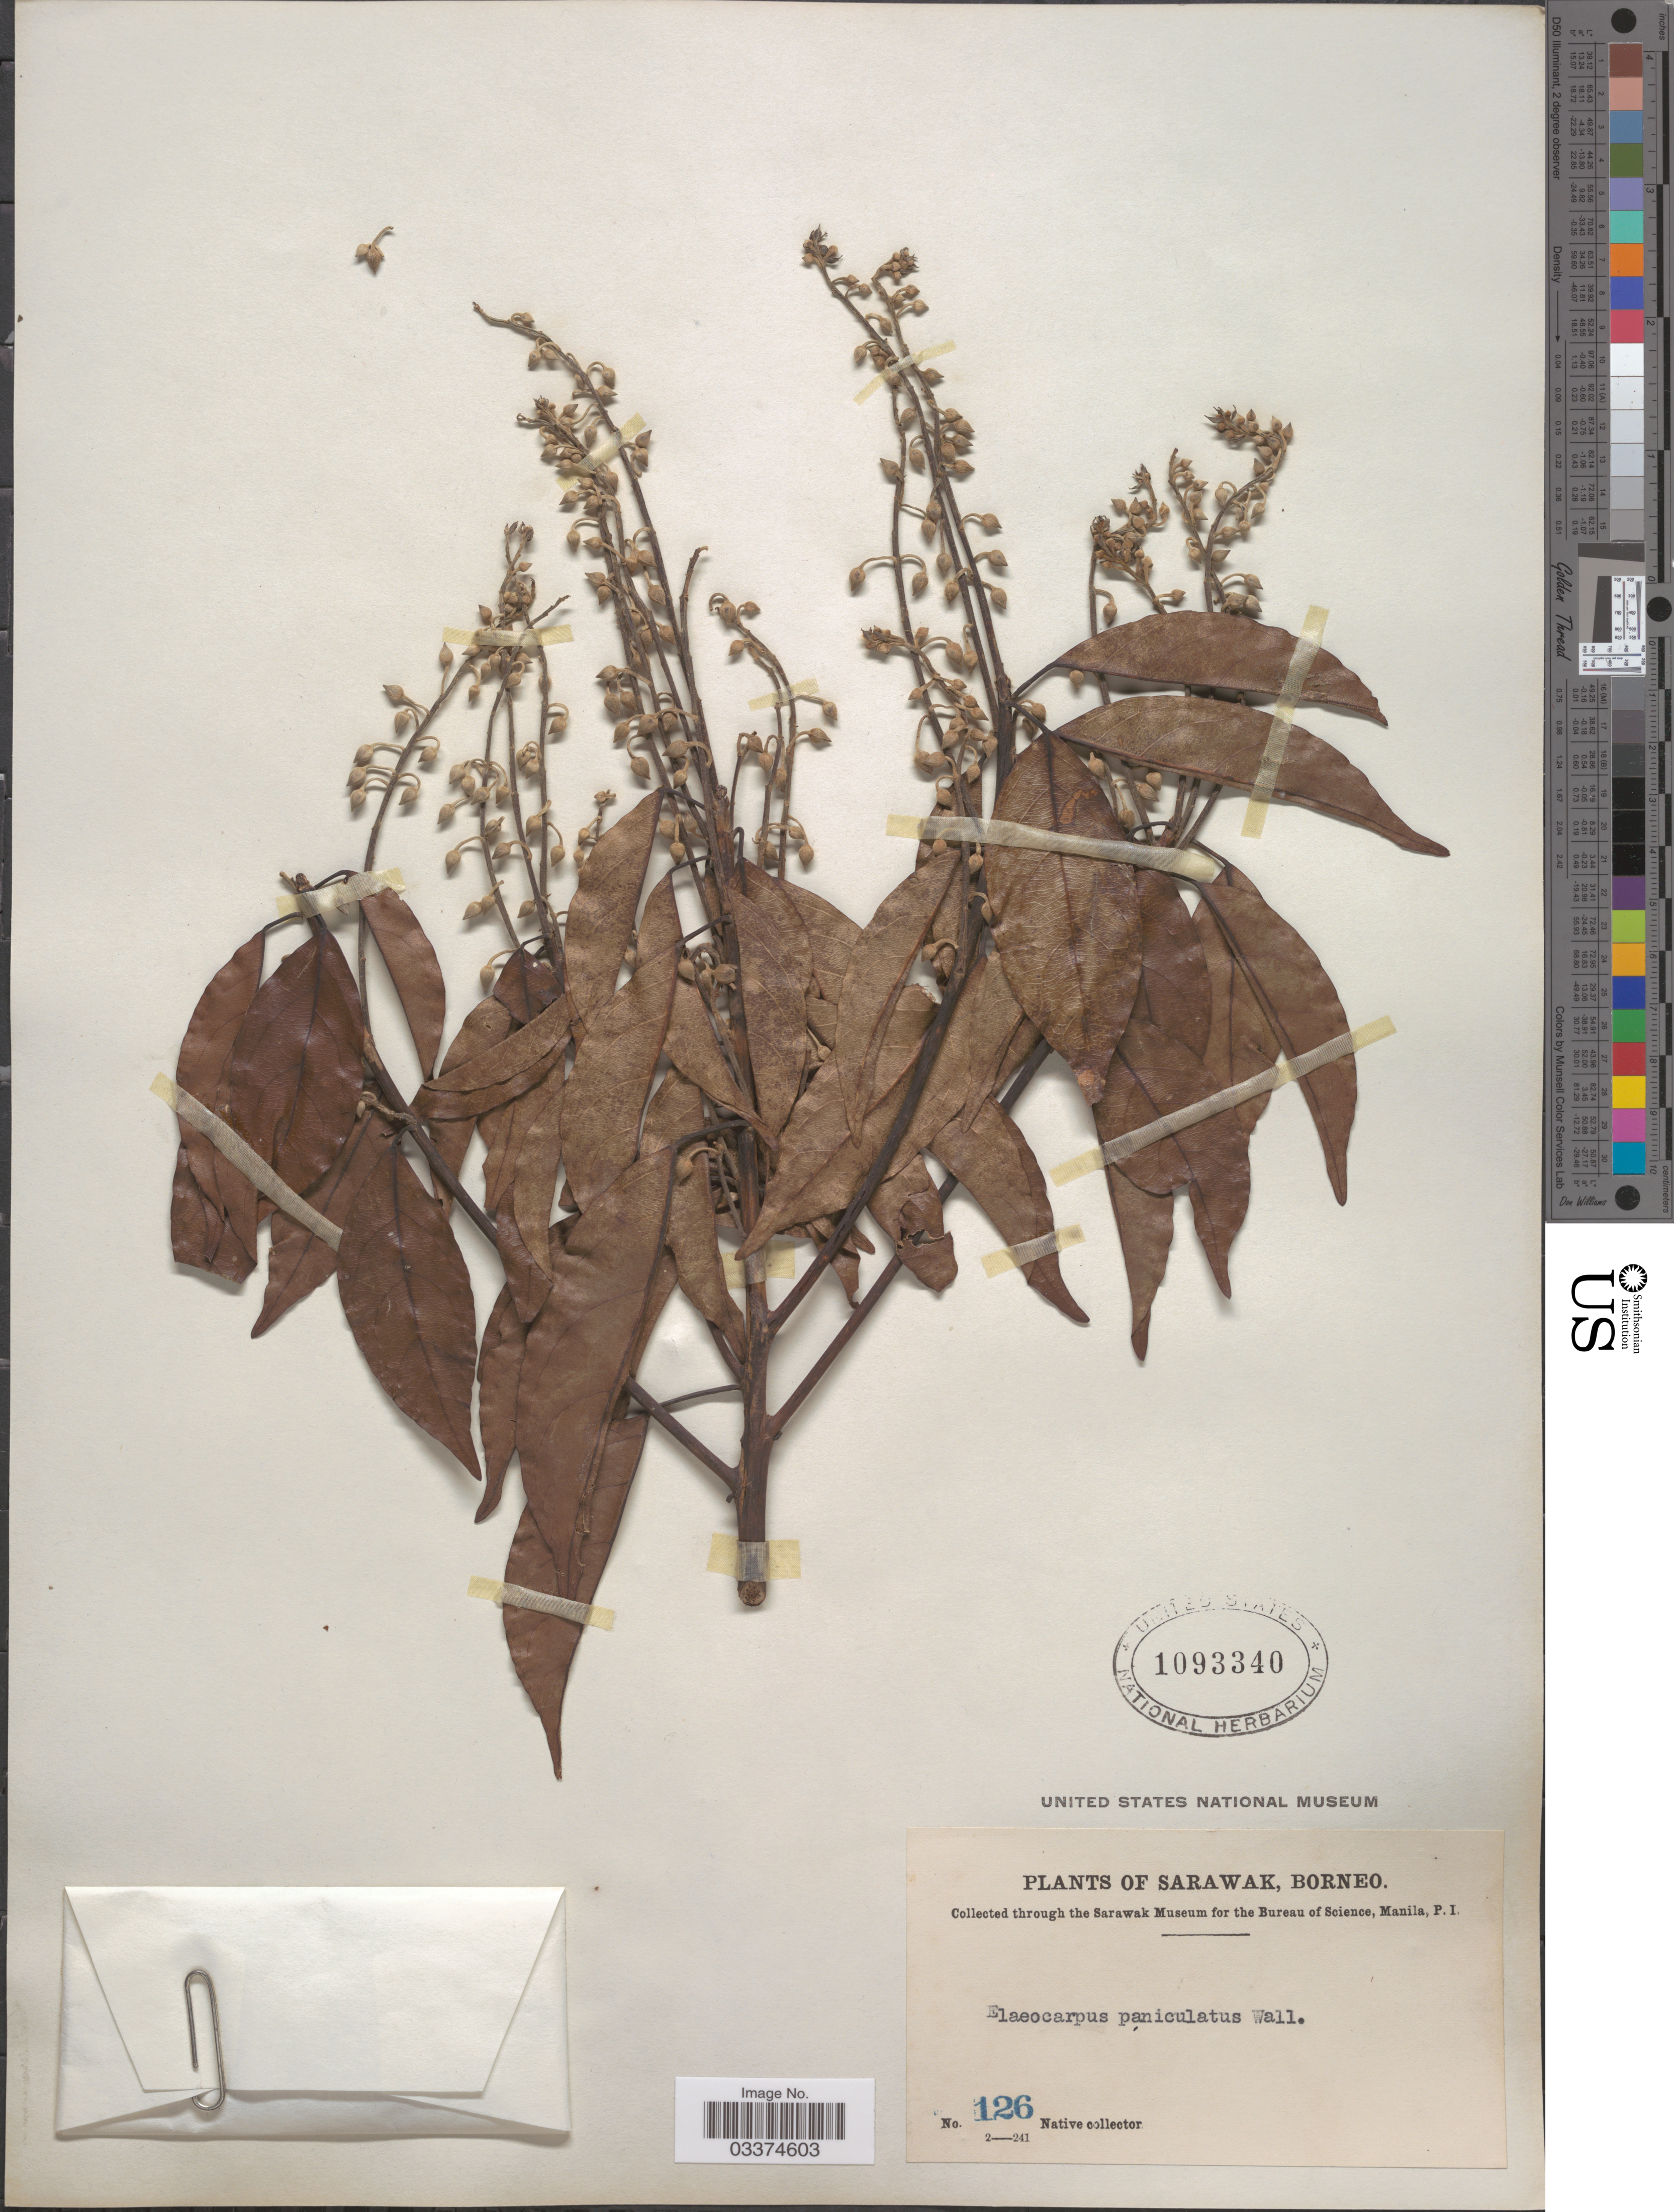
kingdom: Plantae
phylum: Tracheophyta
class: Magnoliopsida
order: Oxalidales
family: Elaeocarpaceae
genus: Elaeocarpus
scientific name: Elaeocarpus paniculatus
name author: Wall. ex K. Müller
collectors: Native collector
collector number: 126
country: Malaysia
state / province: Sarawak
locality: Borneo.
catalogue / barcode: US 1093340